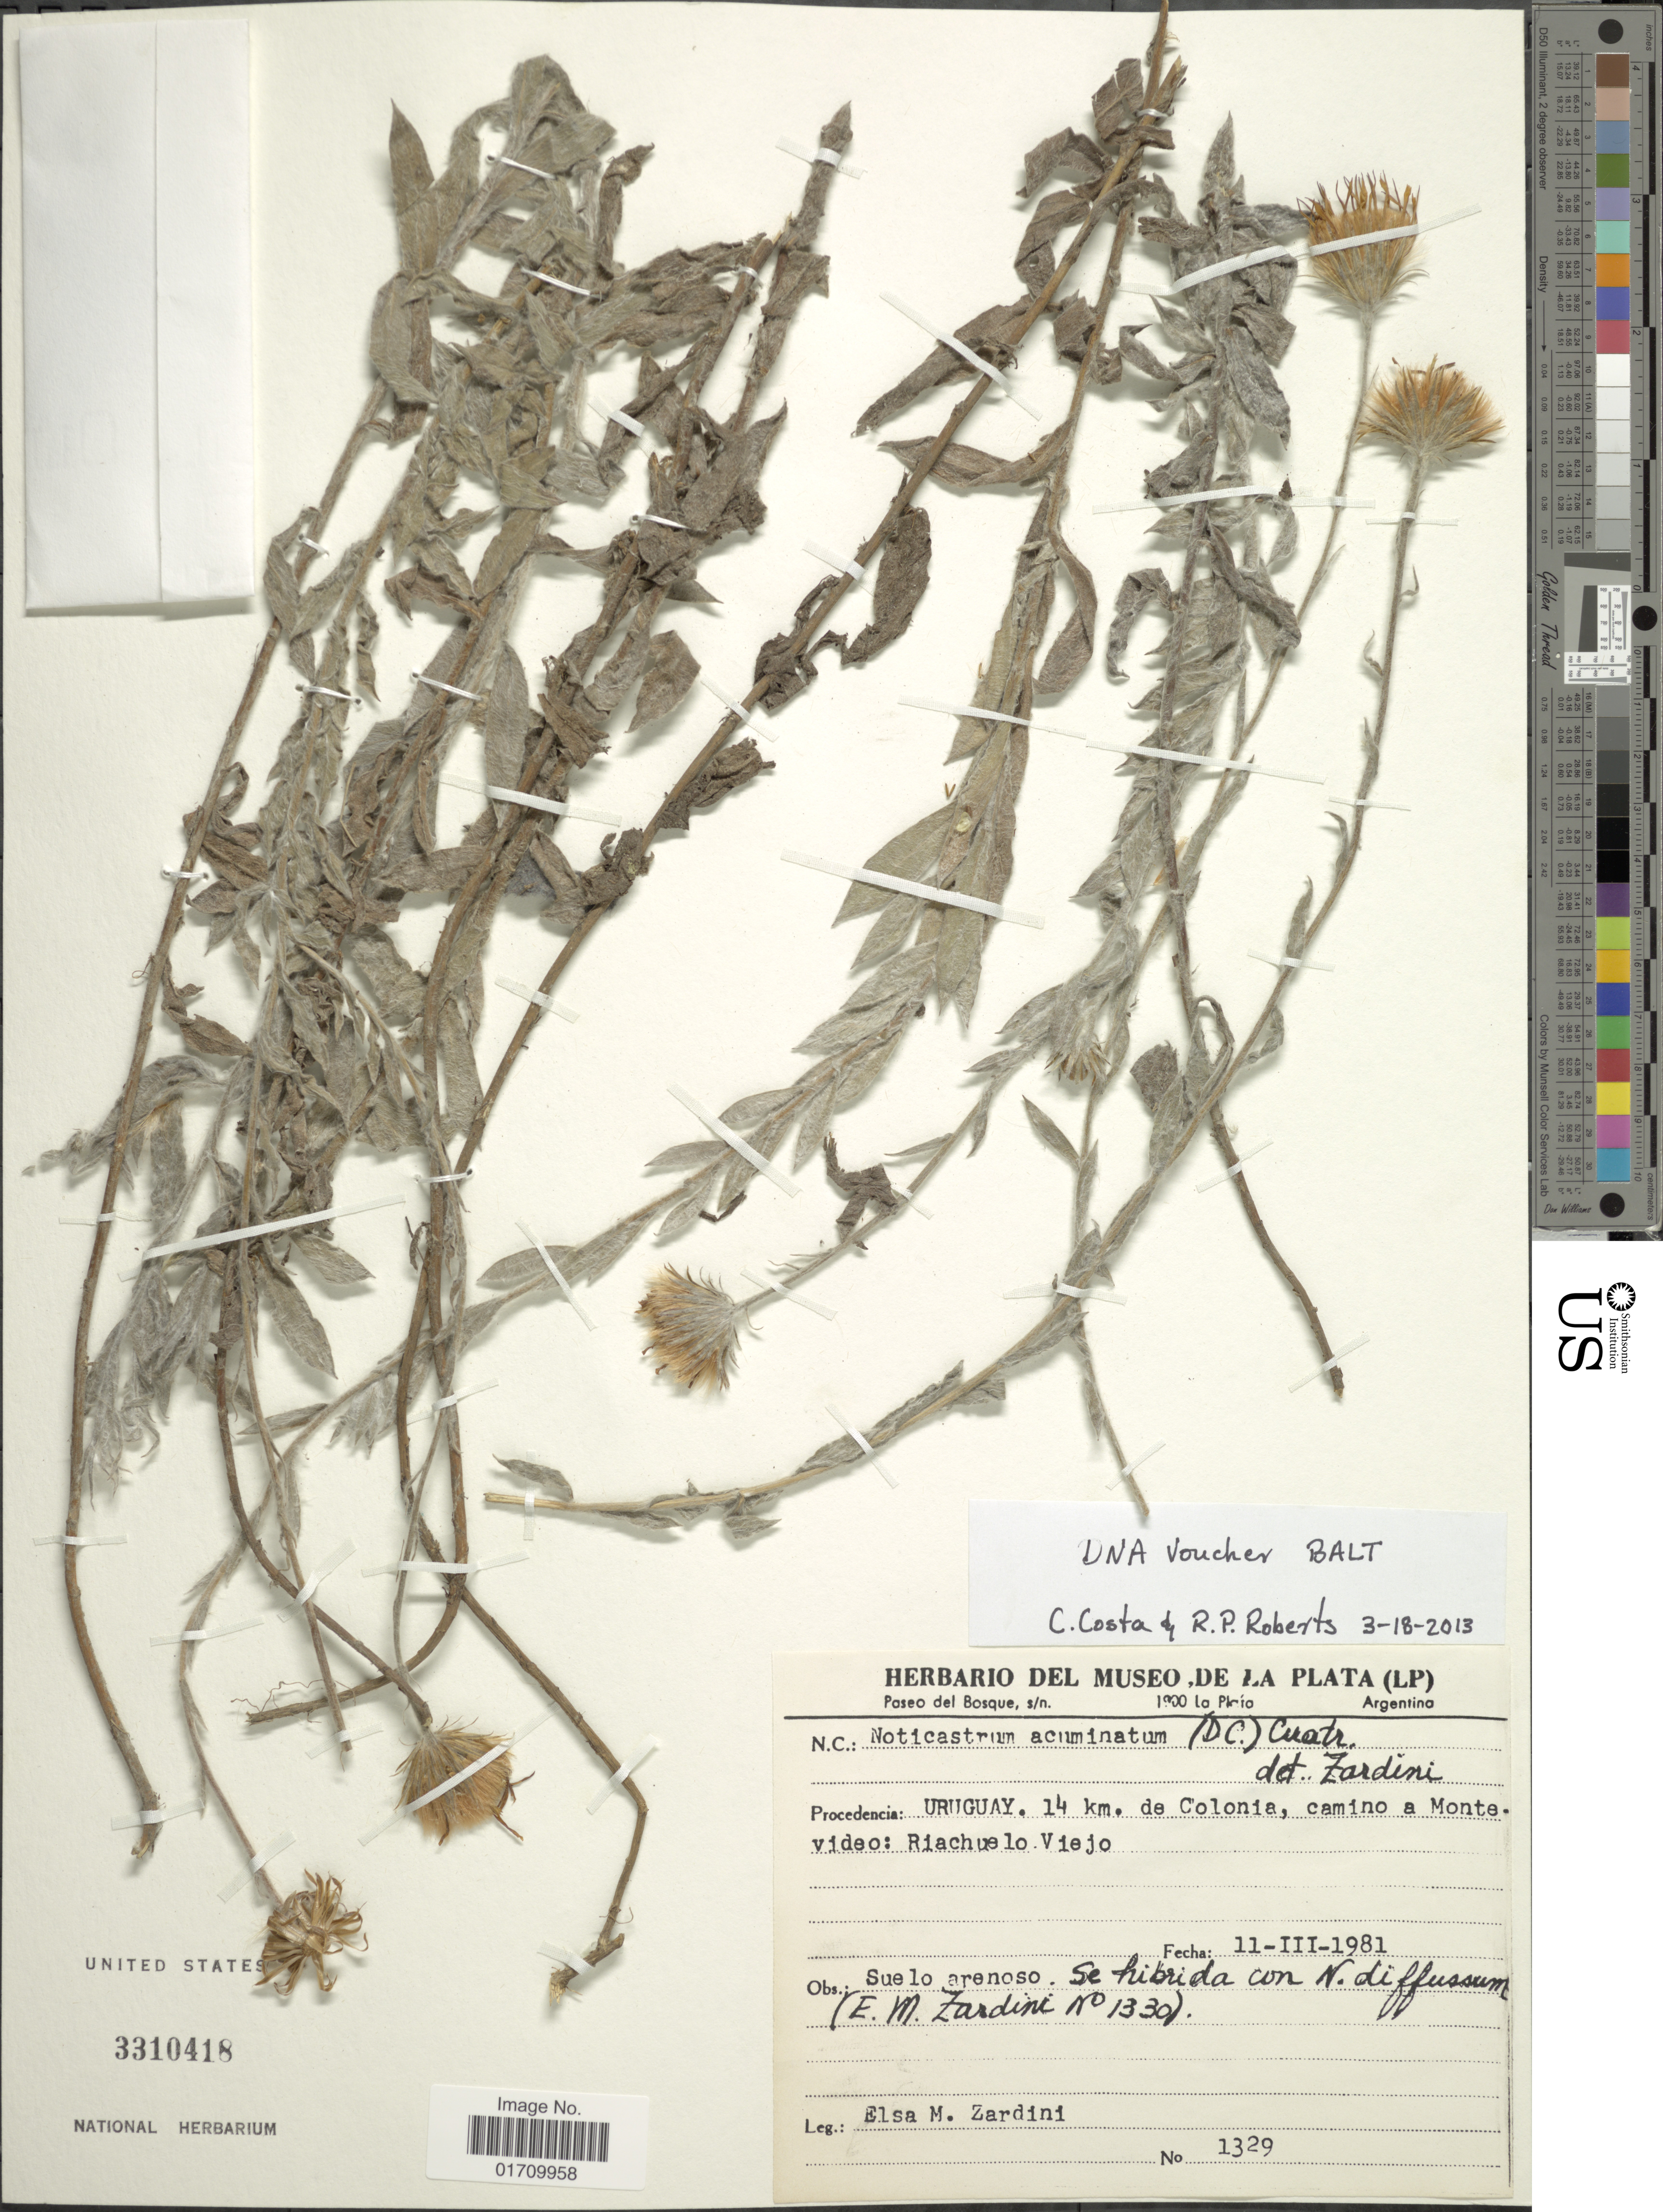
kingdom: Plantae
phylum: Tracheophyta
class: Magnoliopsida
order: Asterales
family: Asteraceae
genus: Noticastrum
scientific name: Noticastrum acuminatum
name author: (DC.) Cuatrec.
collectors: E. M. Zardini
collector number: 1329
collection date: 1981-03-11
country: Uruguay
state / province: Montevideo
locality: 14 km de Colonia, camino a Montevideo, Riachuelo Viejo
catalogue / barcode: US 3310418